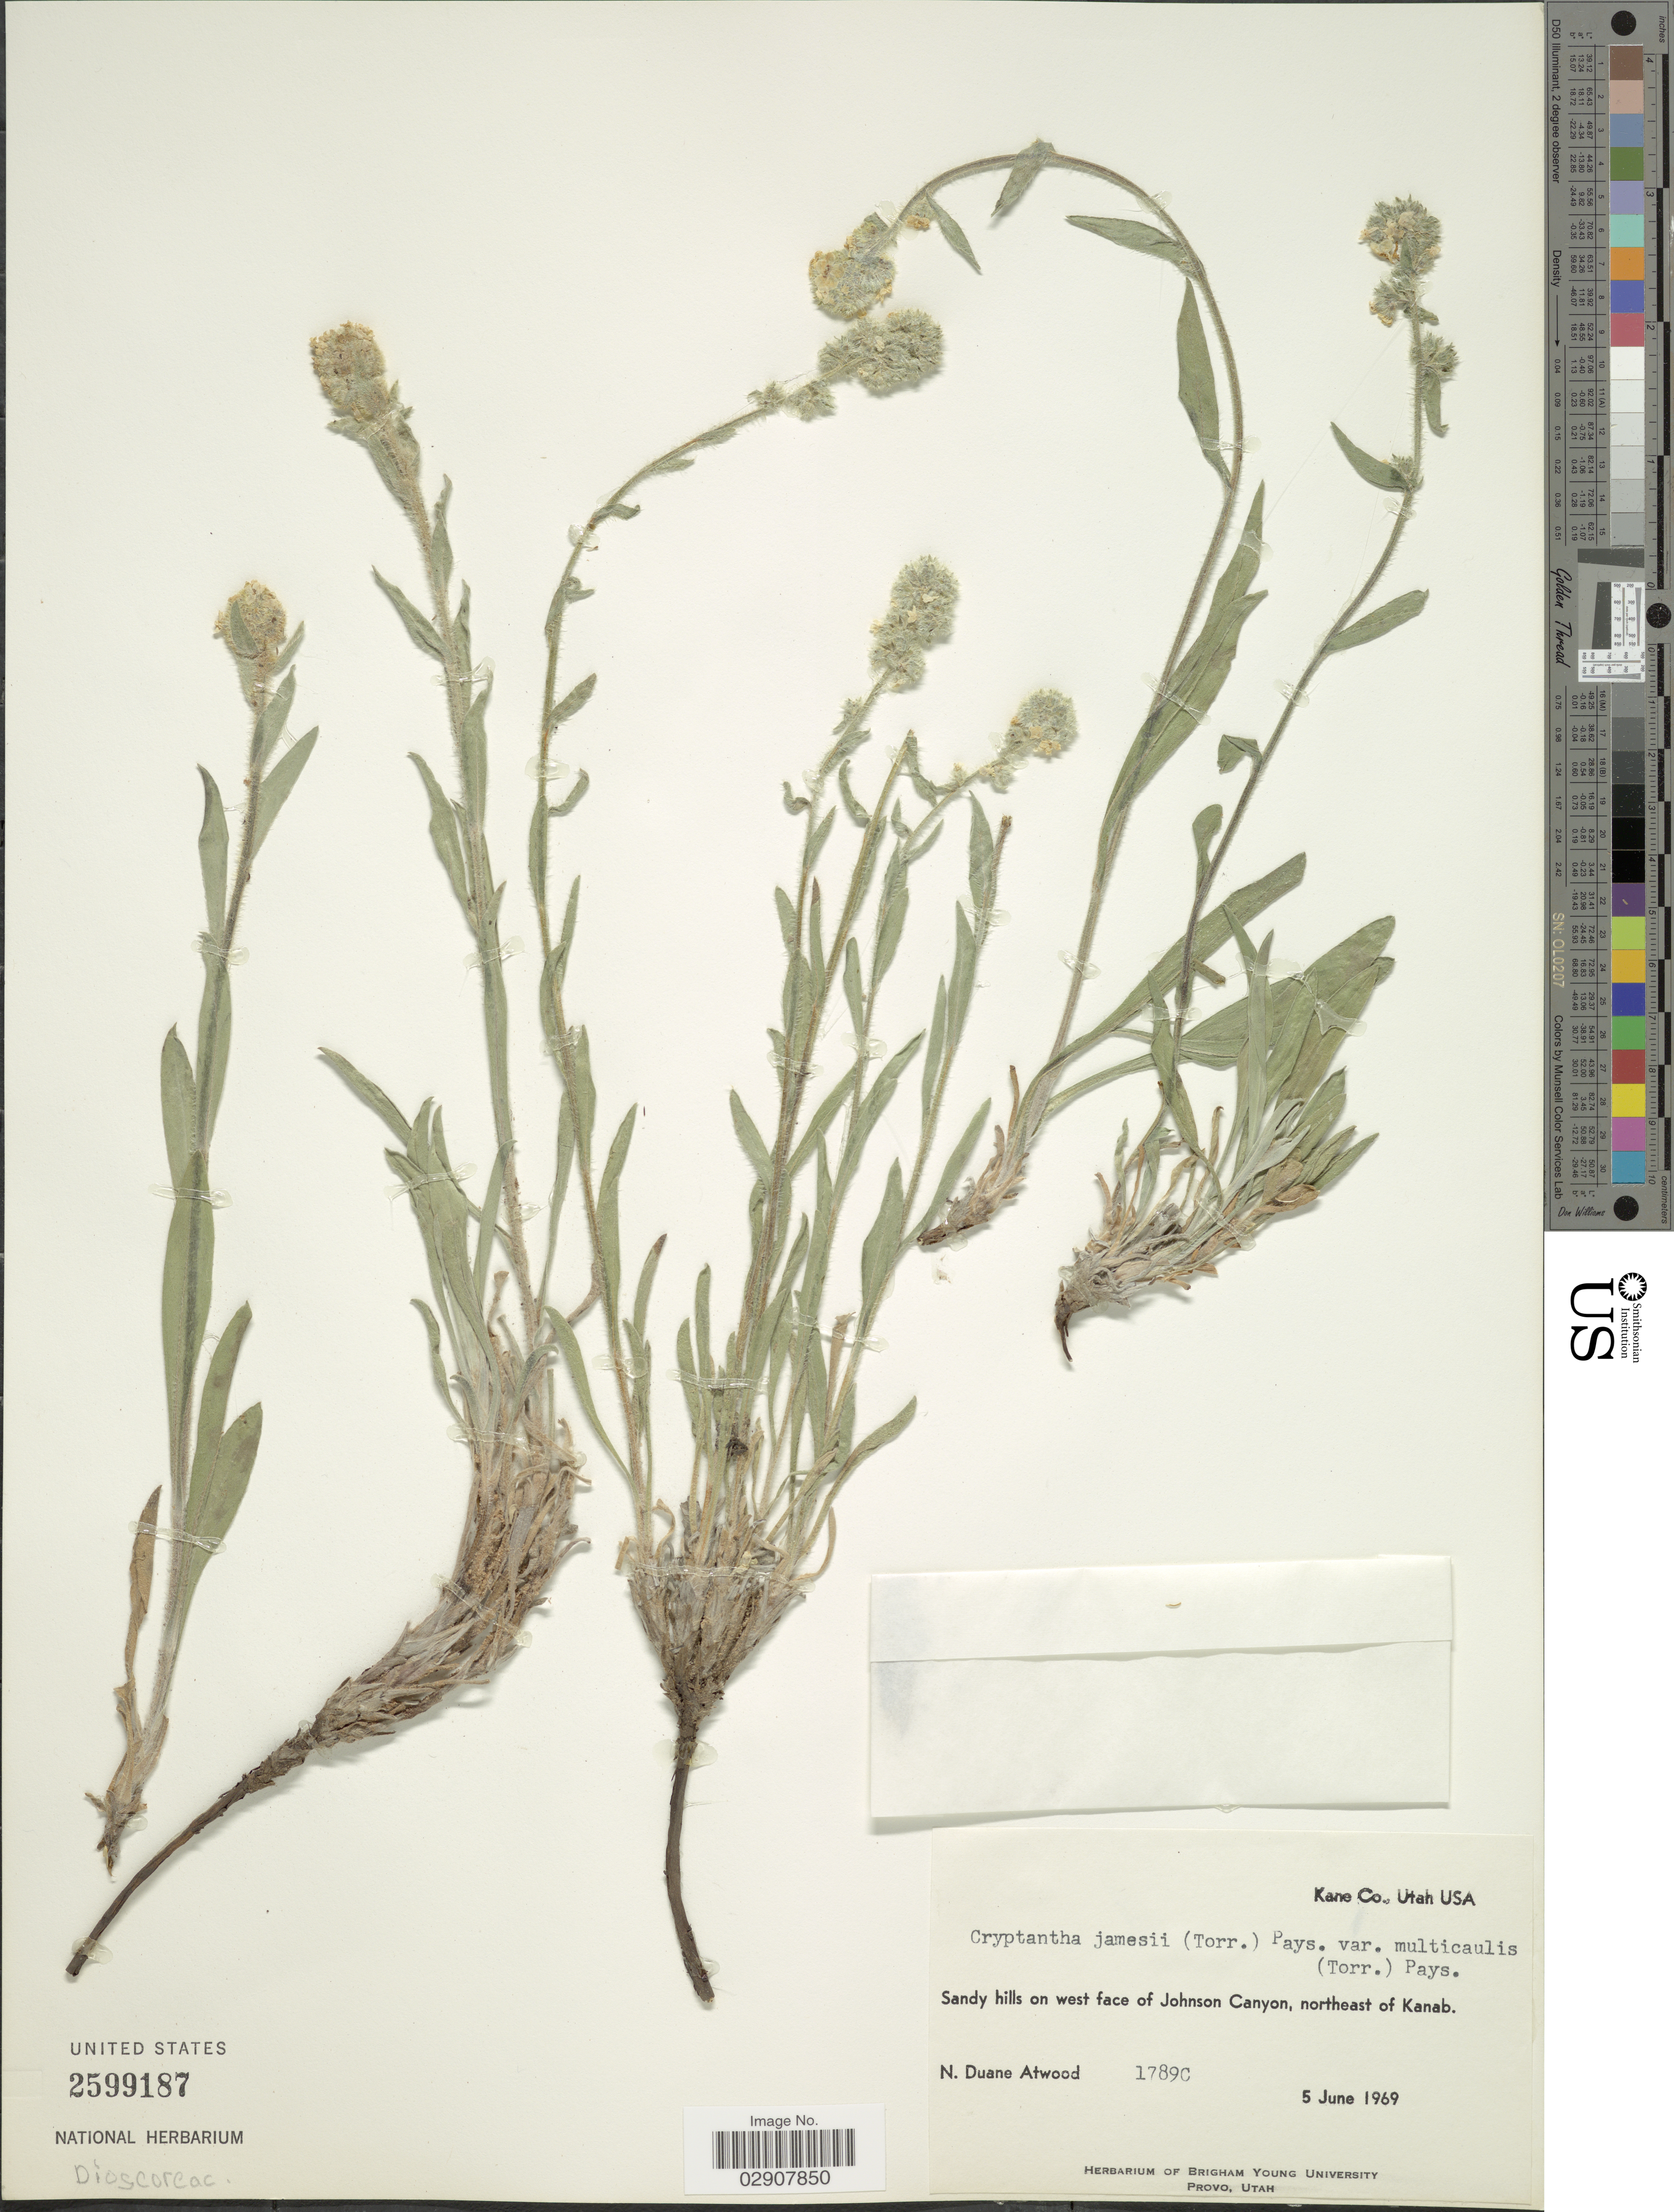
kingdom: Plantae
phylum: Tracheophyta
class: Magnoliopsida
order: Boraginales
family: Boraginaceae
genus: Cryptantha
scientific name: Cryptantha jamesii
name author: (Torr.) Payson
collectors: N. Atwood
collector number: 1789C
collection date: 1969-06-05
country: United States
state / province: Utah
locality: Sandy hills on west face of Johnson Canyon, northeast of Kanab. Kane Co., Utah USA.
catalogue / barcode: US 2599187